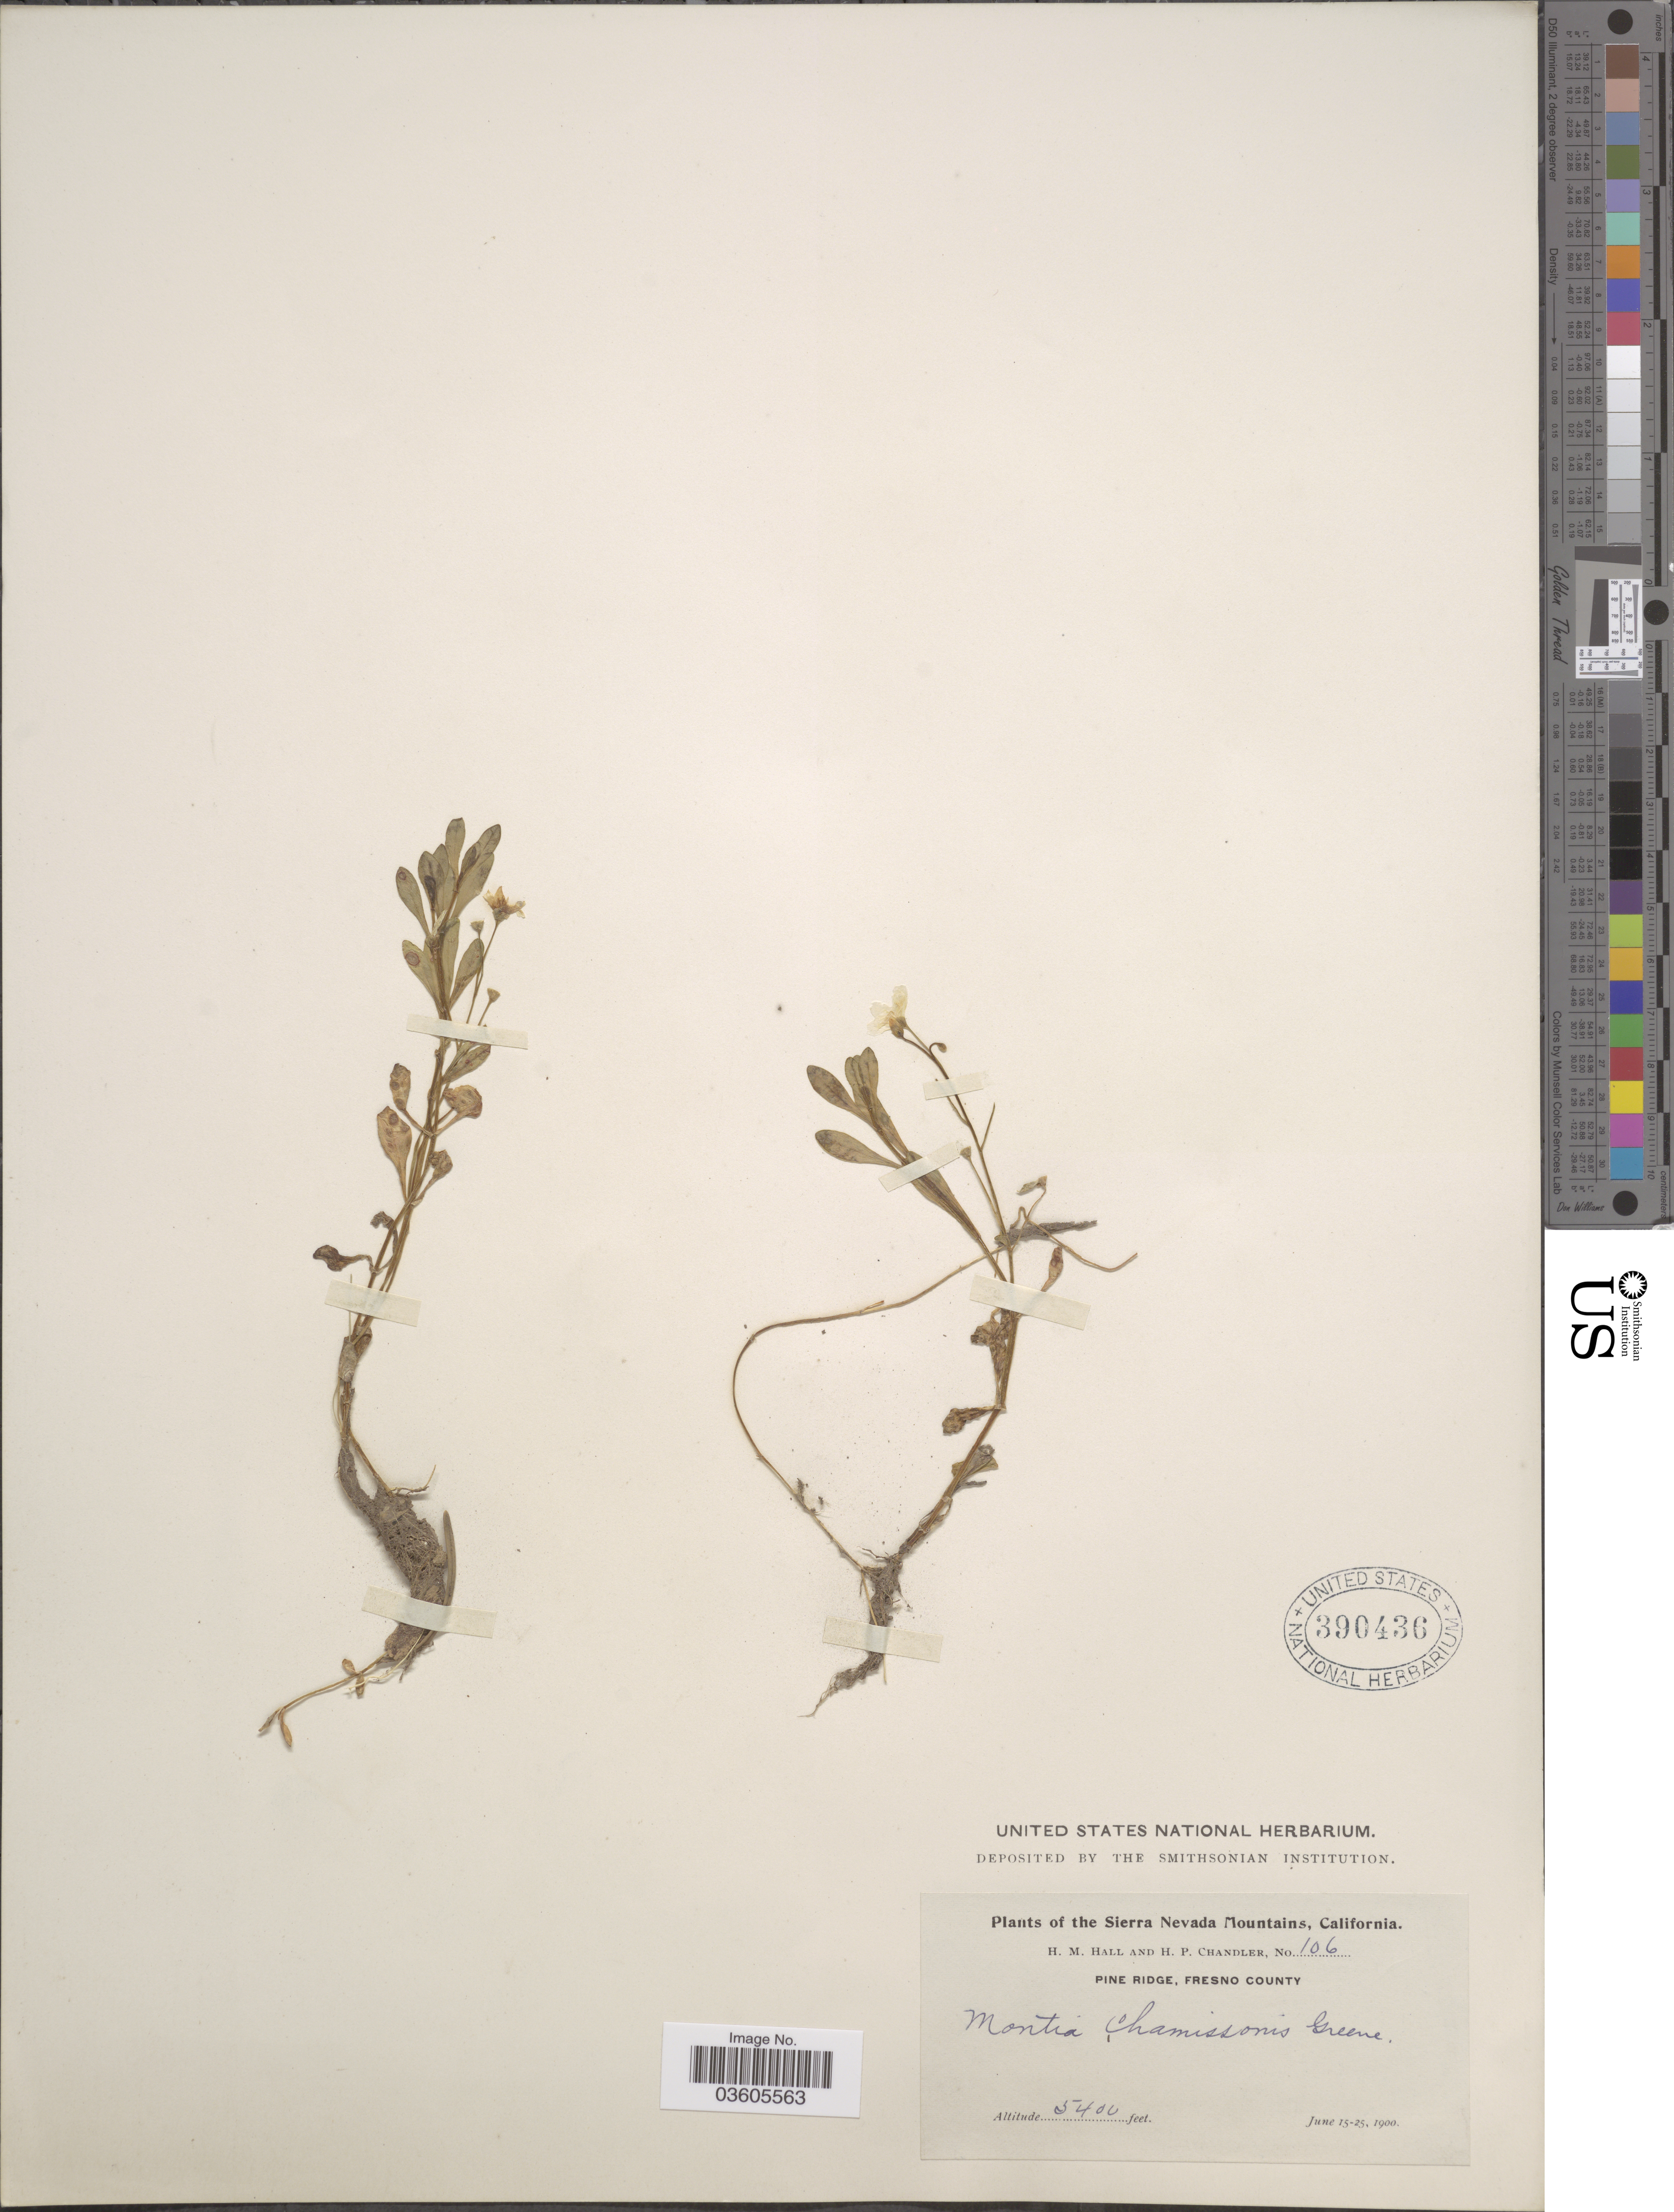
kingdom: Plantae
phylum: Tracheophyta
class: Magnoliopsida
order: Caryophyllales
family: Montiaceae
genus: Montia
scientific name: Montia chamissoi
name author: (Ledeb. ex Spreng.) Greene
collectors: H. M. Hall & H. Chandler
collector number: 106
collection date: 1900-06-15/1900-06-25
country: United States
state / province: California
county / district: Fresno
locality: The Sierra Nevada Mountains. Pine Ridge, Fresno County.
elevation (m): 1646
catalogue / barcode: US 390436